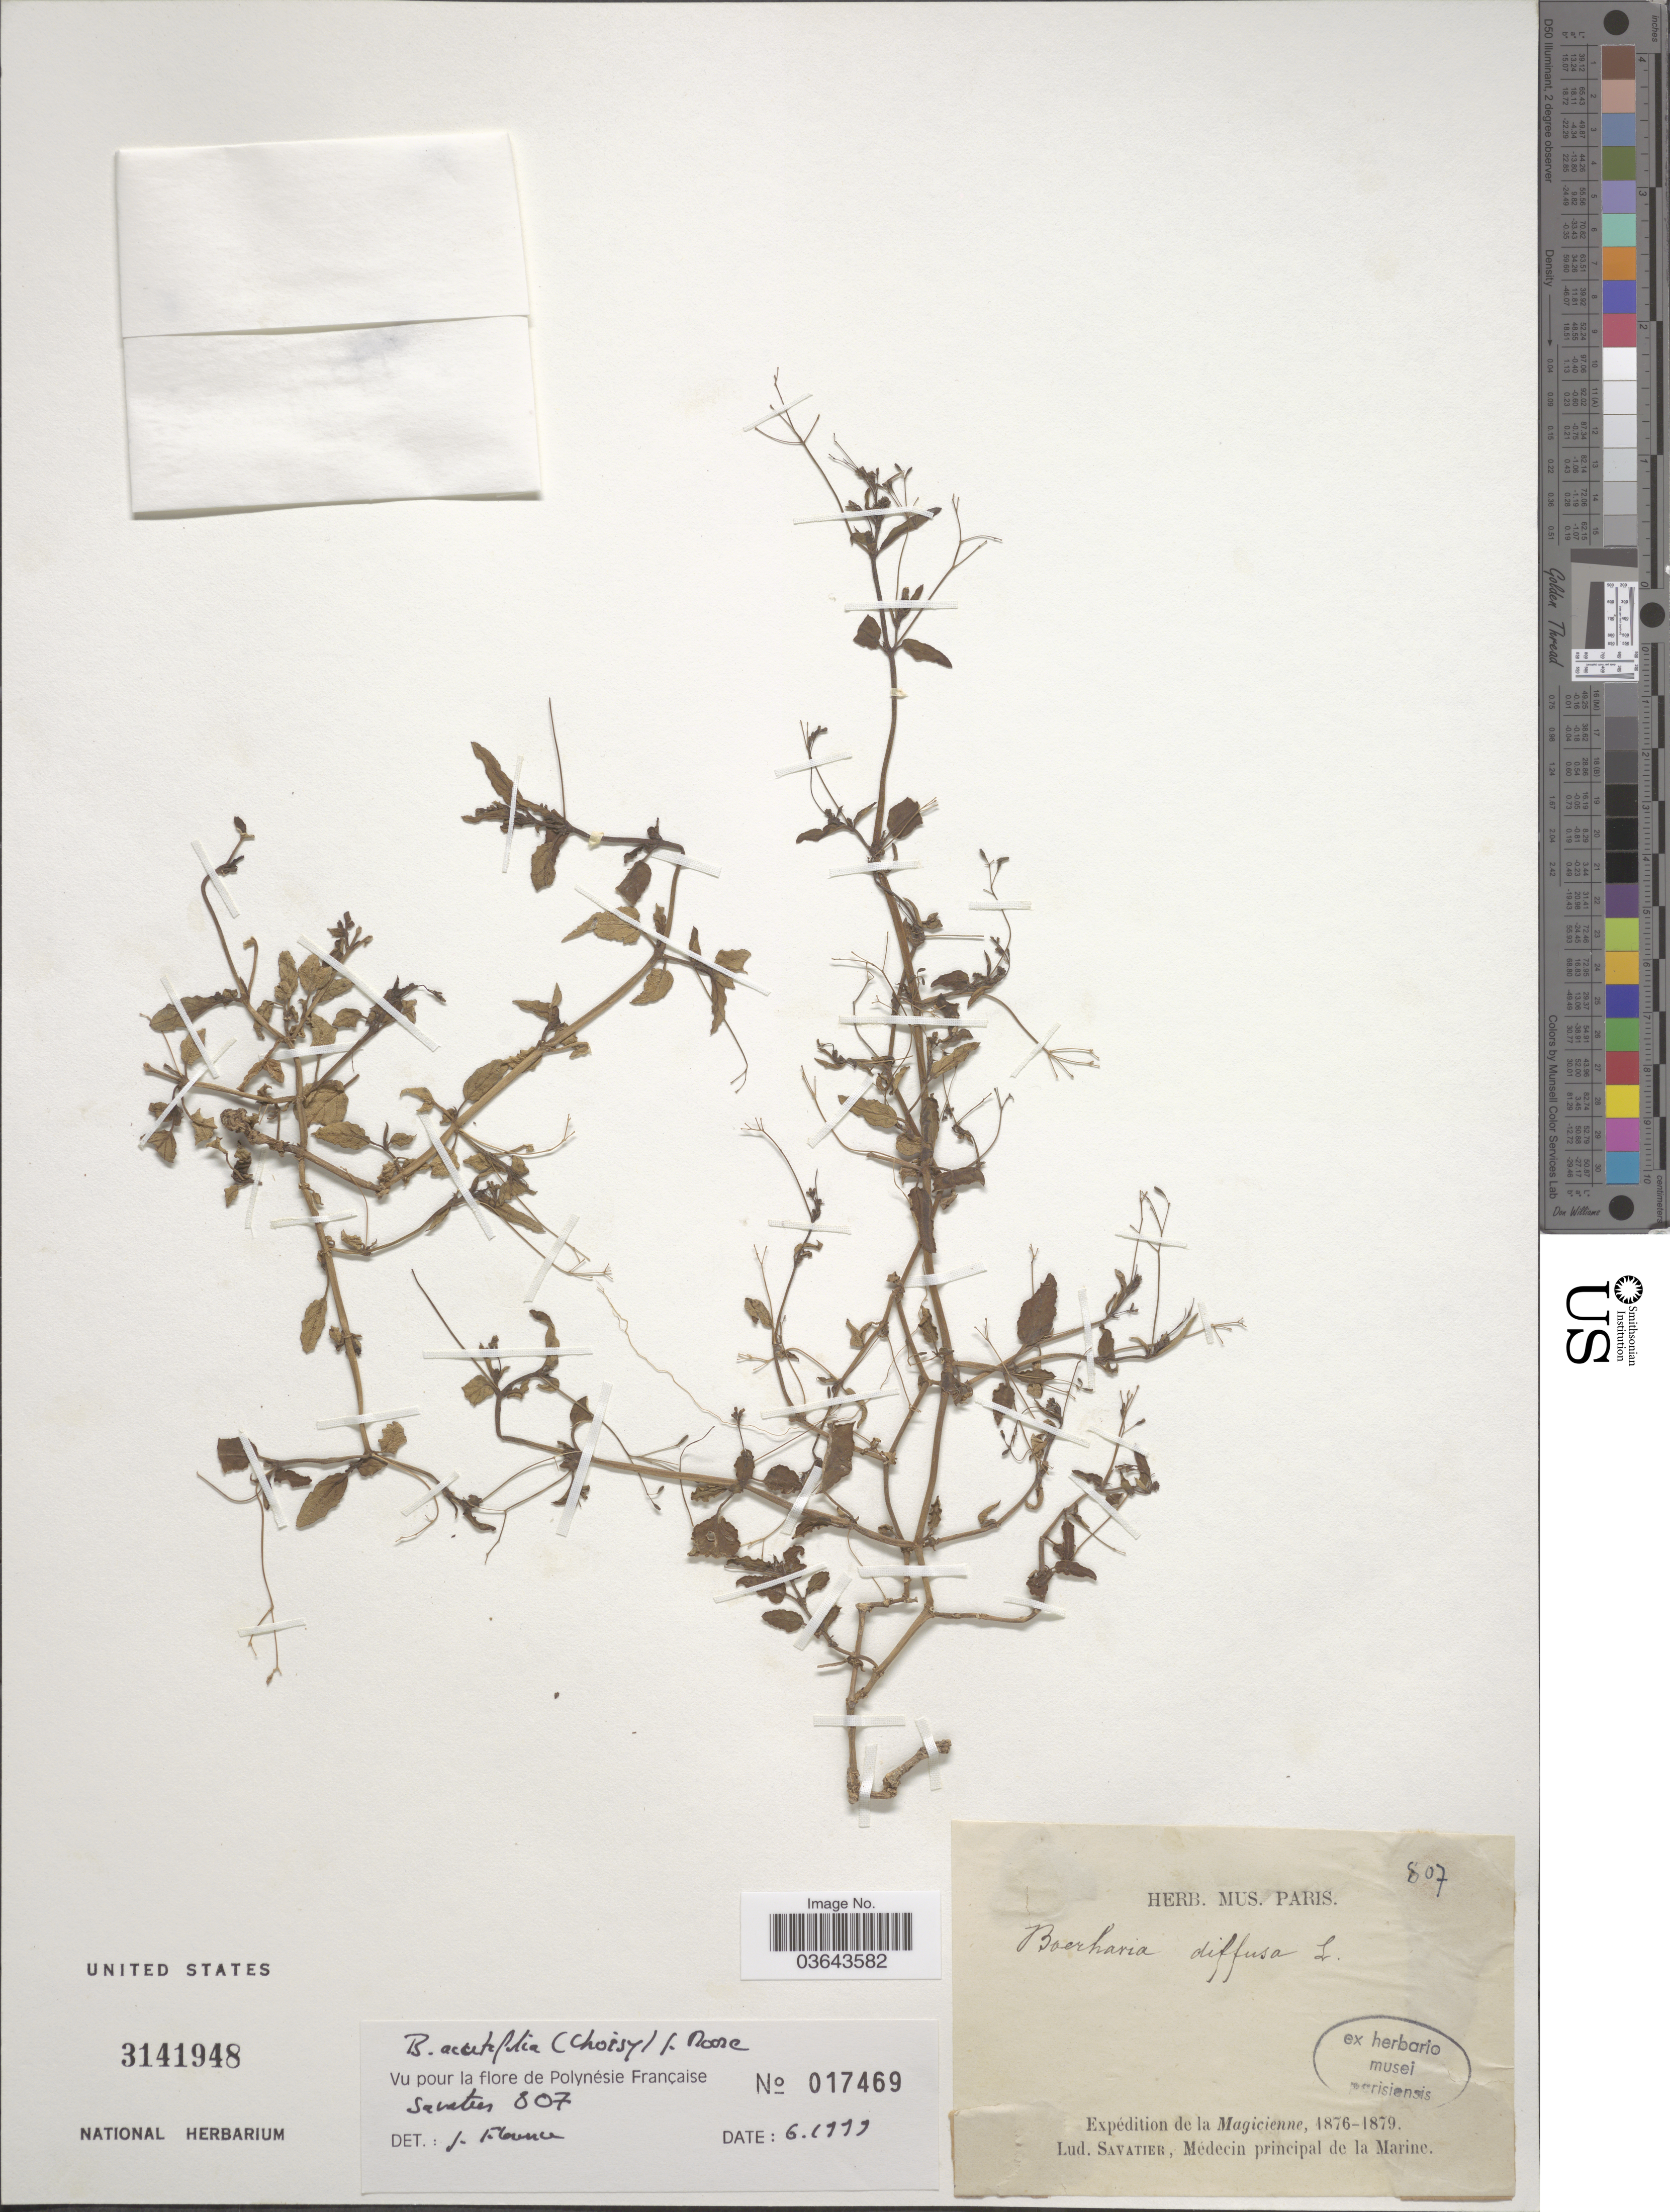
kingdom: Plantae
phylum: Tracheophyta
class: Magnoliopsida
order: Caryophyllales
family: Nyctaginaceae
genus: Boerhavia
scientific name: Boerhavia acutifolia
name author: (Choisy) J.W. Moore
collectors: L. Savatier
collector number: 807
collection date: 1876/1879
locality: Magicienne. Marine. [unsure placement]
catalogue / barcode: US 3141948